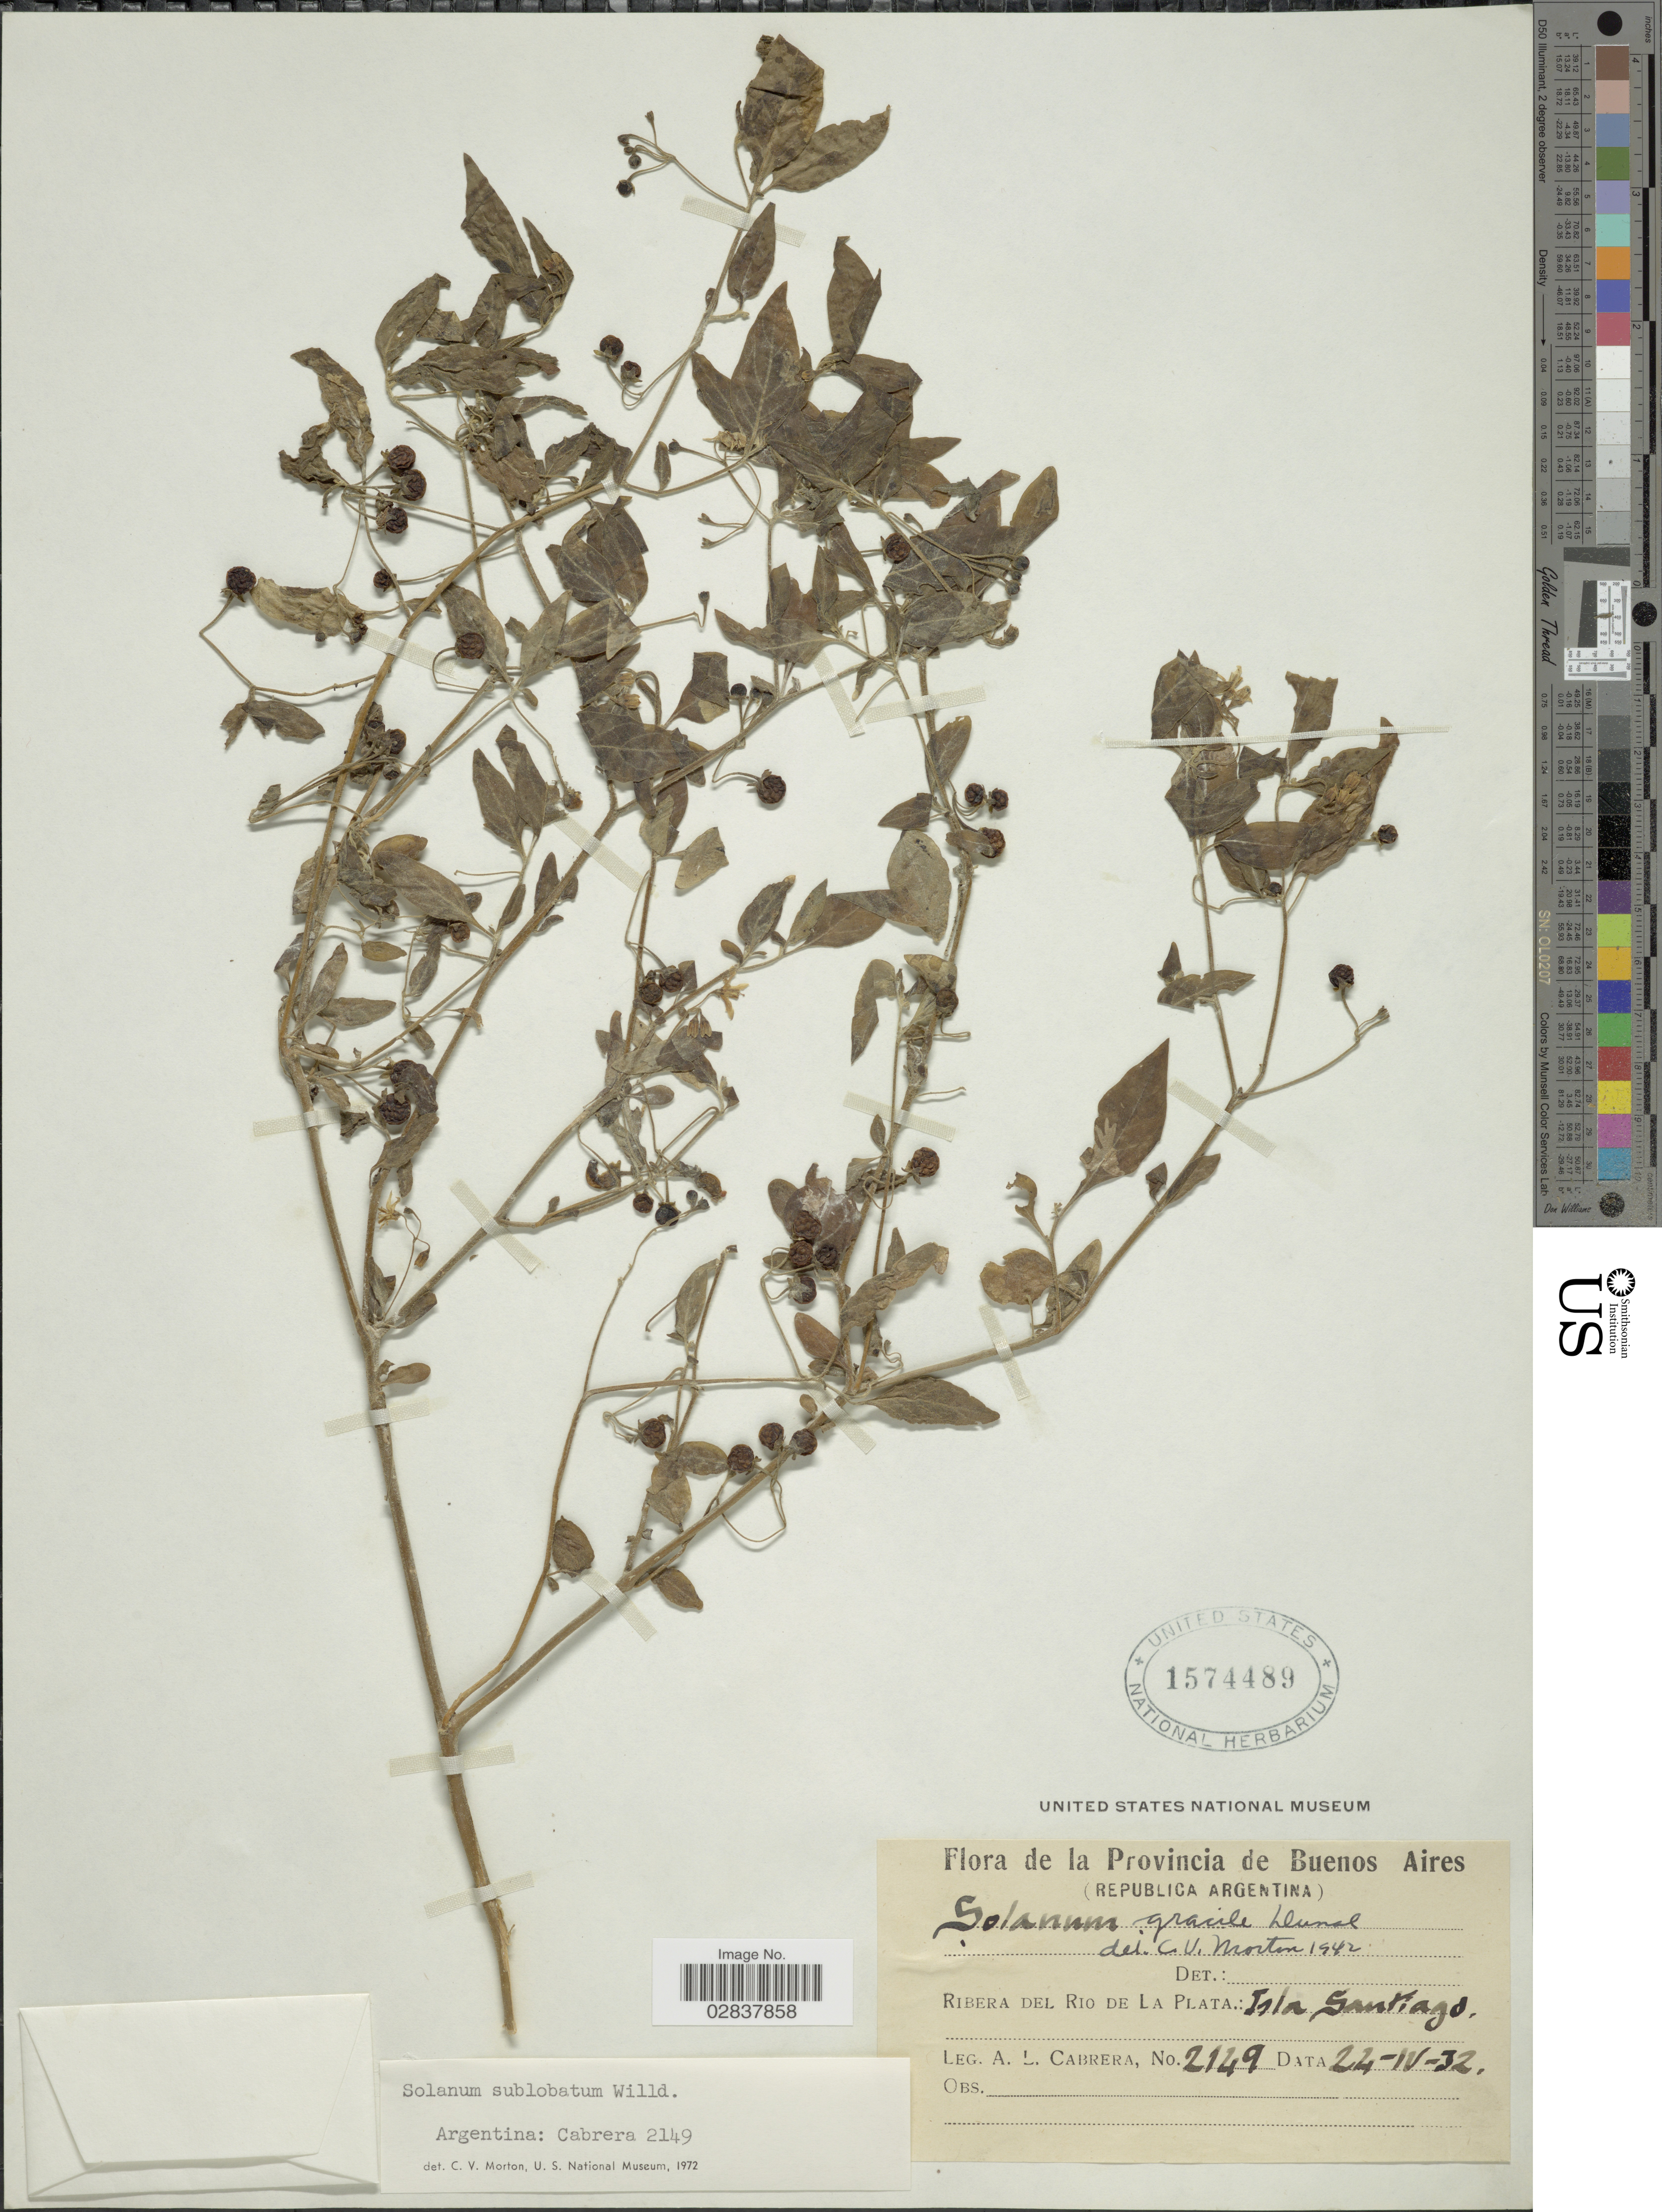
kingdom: Plantae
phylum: Tracheophyta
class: Magnoliopsida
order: Solanales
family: Solanaceae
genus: Solanum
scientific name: Solanum sublobatum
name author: Roem. & Schult.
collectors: A. L. Cabrera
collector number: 2149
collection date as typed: Transcribed d/m/y: 24/4/32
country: Argentina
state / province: Buenos Aires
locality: Ribera del Rio de La Plata, Isla Santiago.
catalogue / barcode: US 1574489